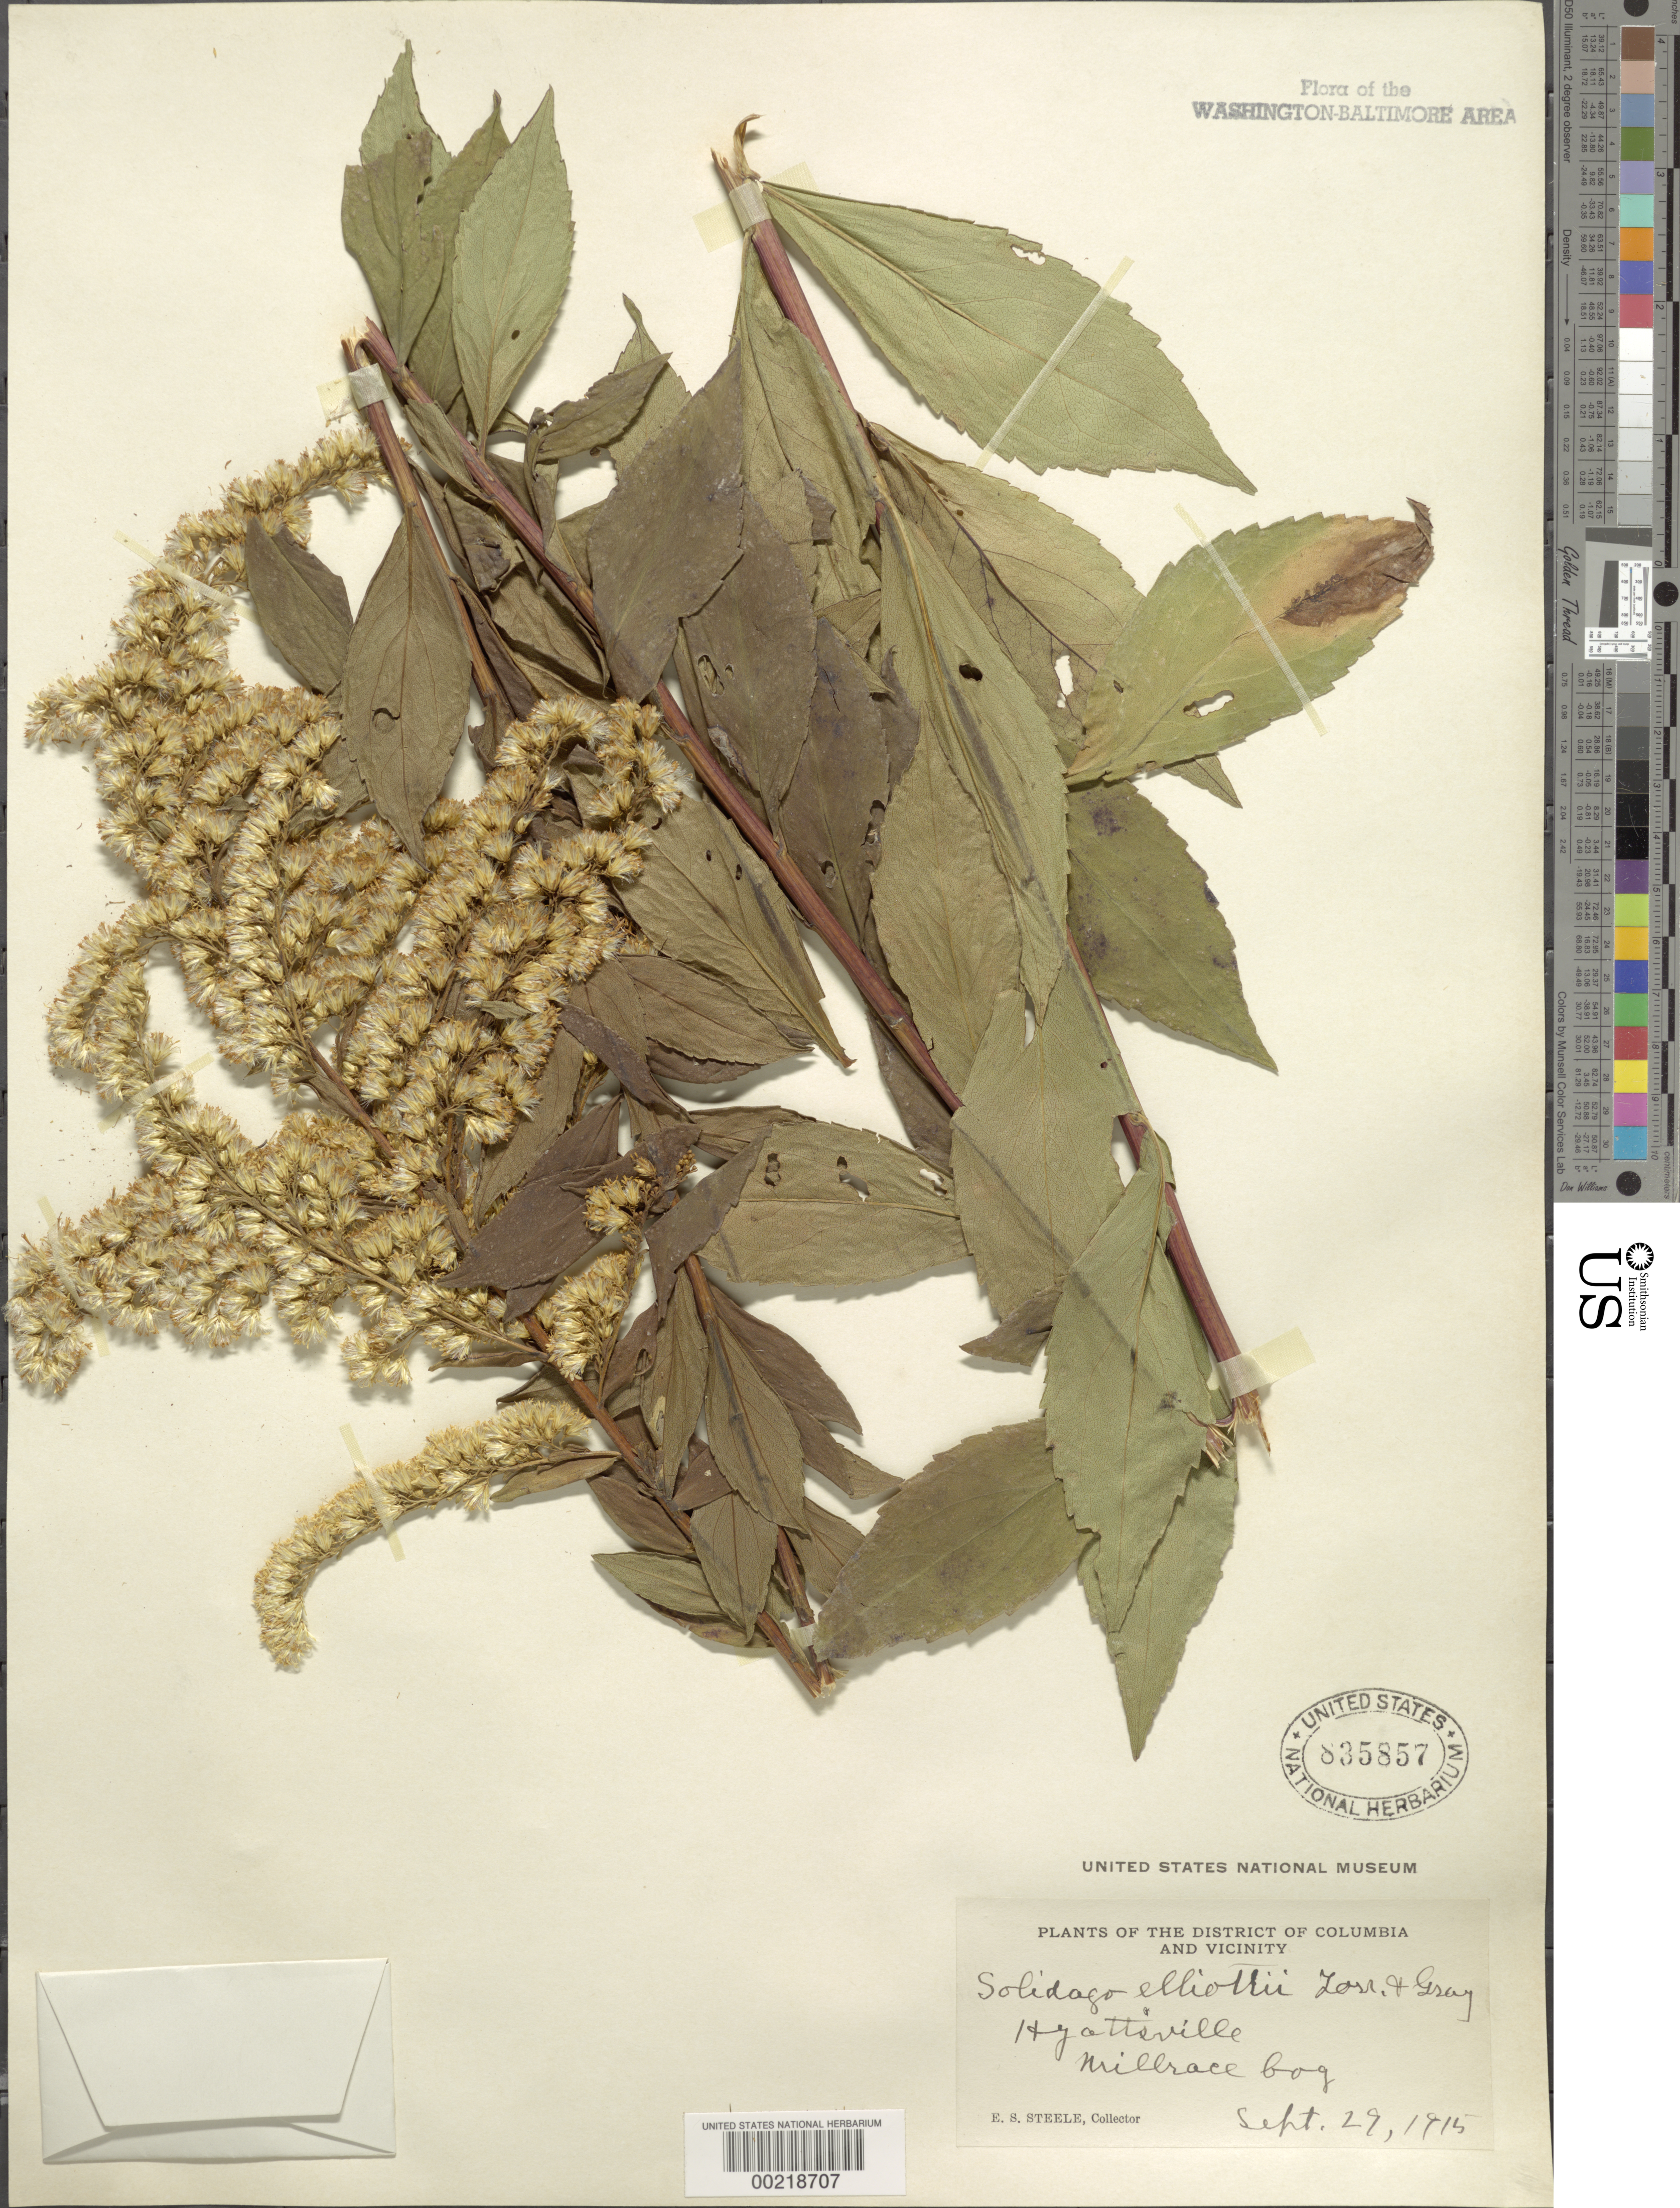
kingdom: Plantae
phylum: Tracheophyta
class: Magnoliopsida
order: Asterales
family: Asteraceae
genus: Solidago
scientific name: Solidago latissimifolia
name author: Mill.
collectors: E. Steele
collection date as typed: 29 Sep 1915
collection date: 1915-09-29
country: United States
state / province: Maryland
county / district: Prince George's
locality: Hyattsville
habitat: Mill race bog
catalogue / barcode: US 835857